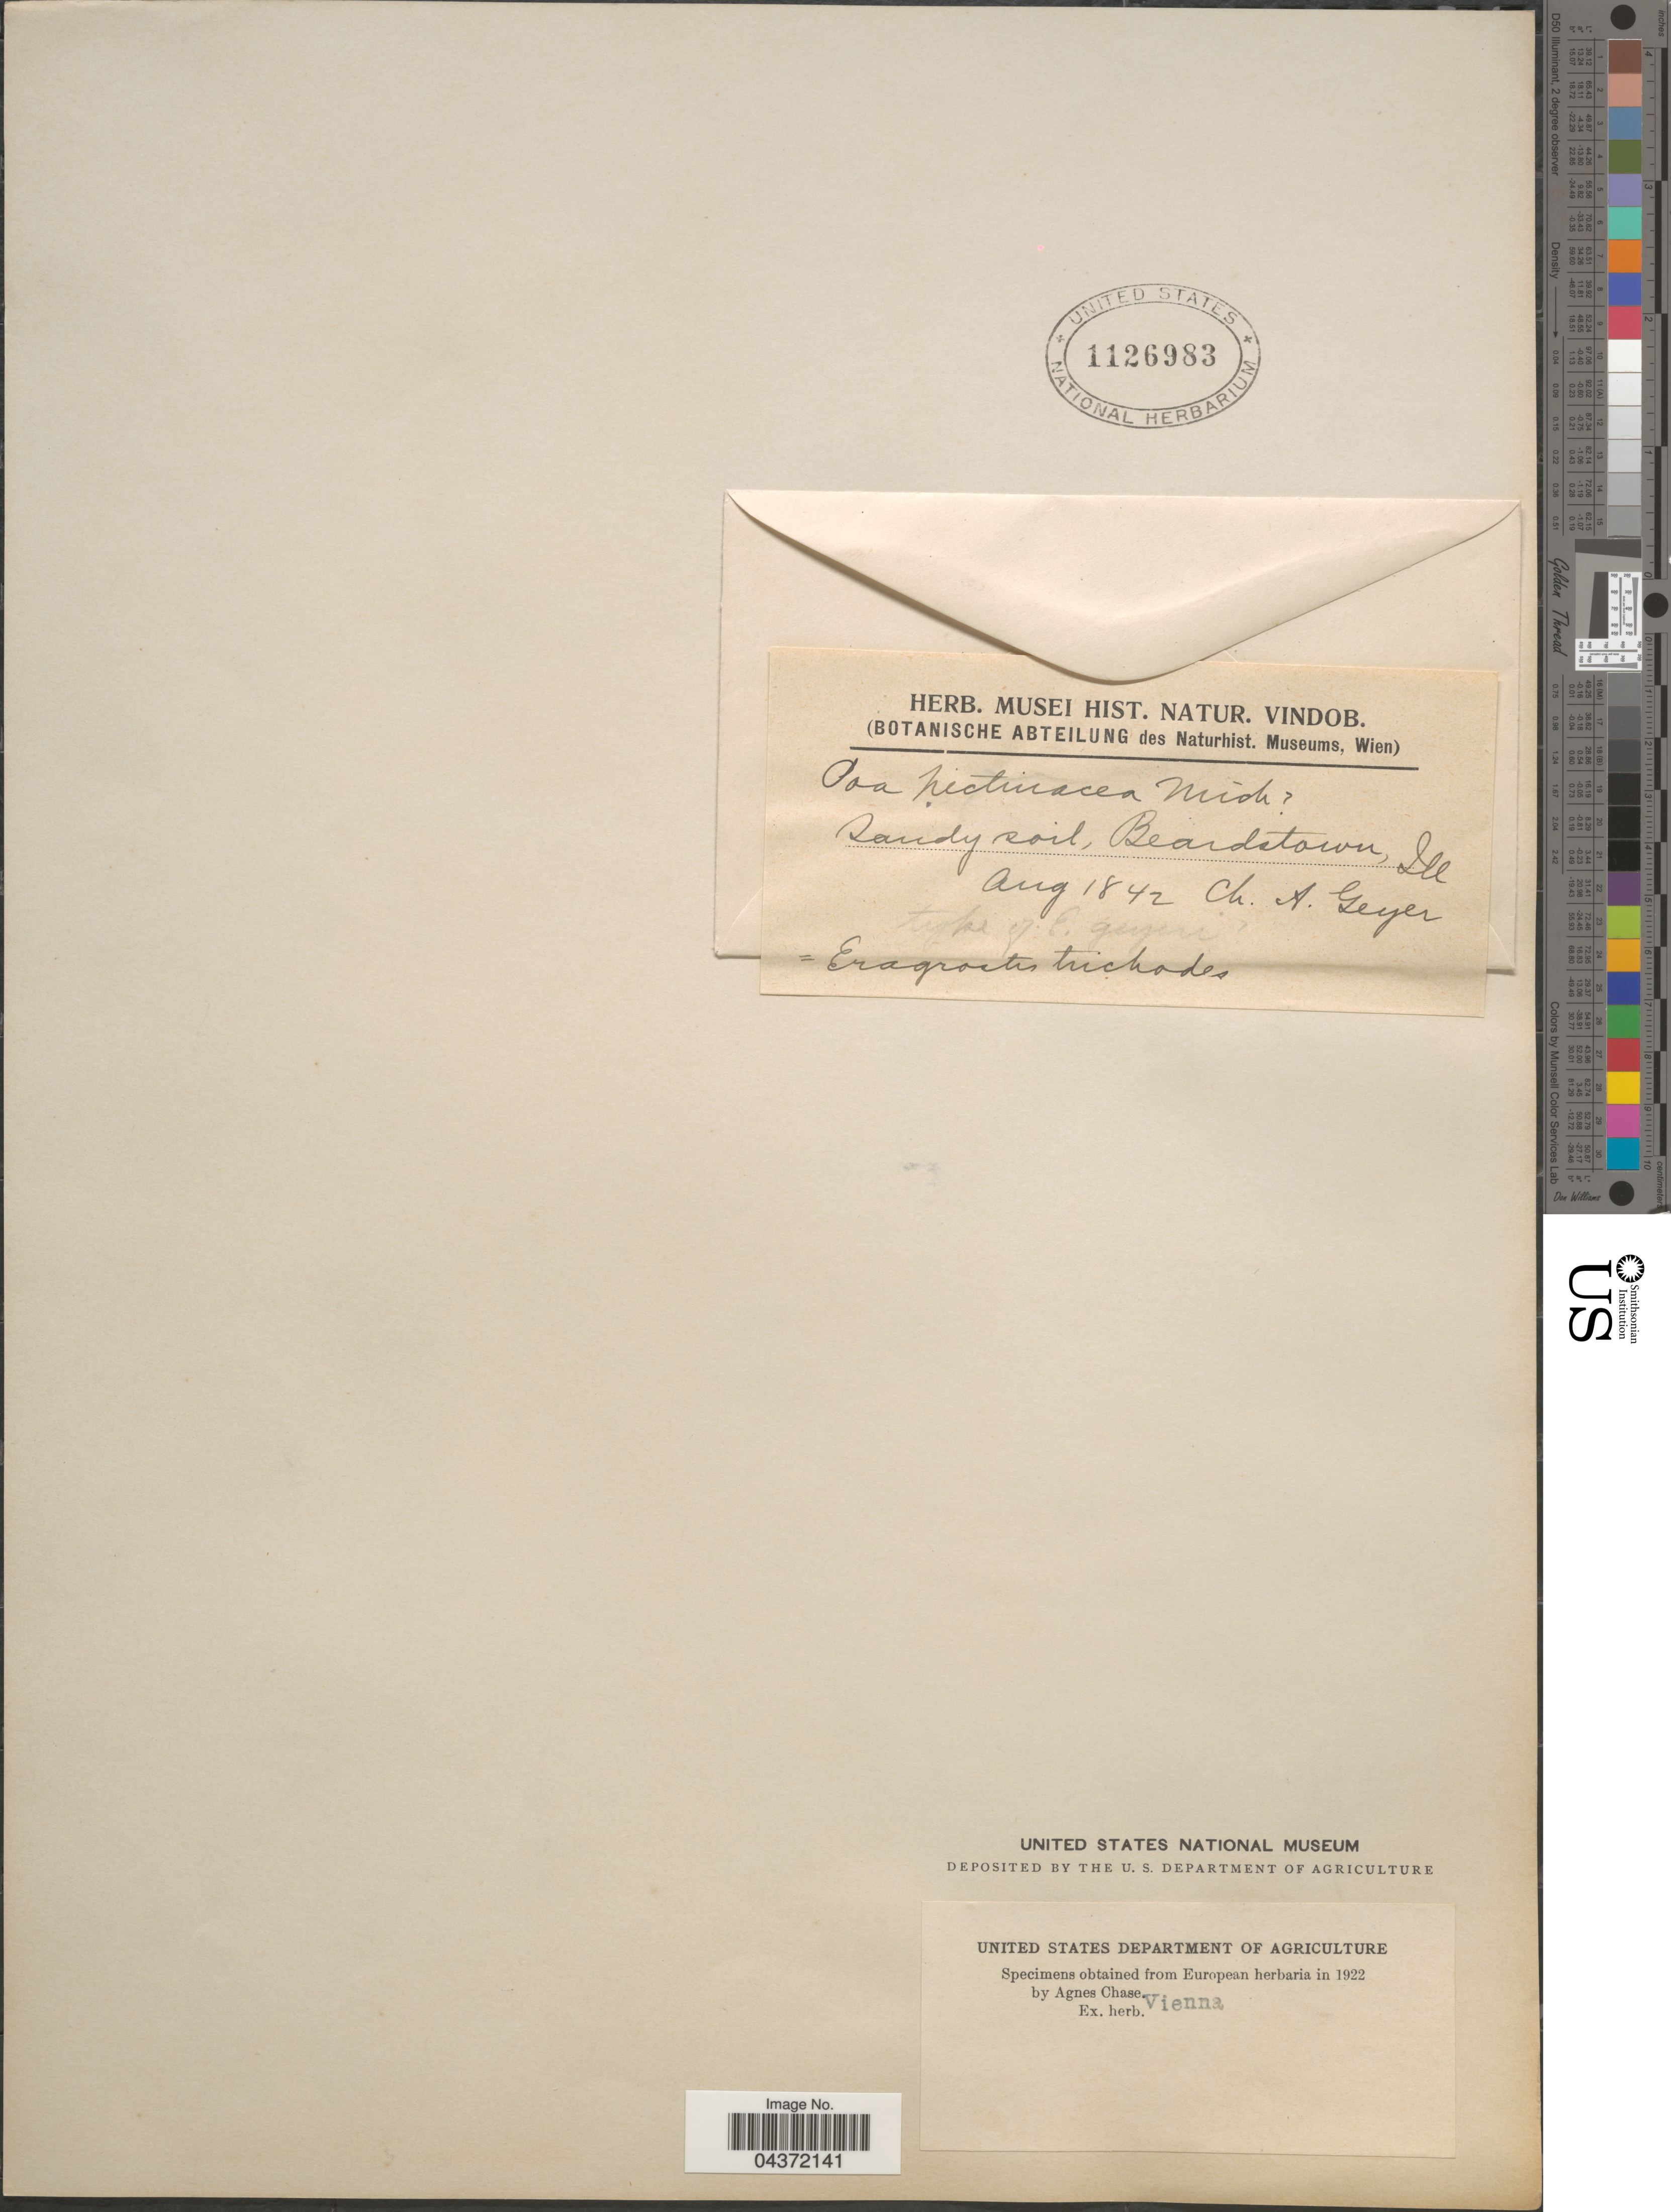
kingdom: Plantae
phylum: Tracheophyta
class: Liliopsida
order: Poales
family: Poaceae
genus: Eragrostis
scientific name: Eragrostis trichodes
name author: (Nutt.) Alph. Wood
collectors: C. A. Geyer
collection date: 1842-08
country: United States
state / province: Illinois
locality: Sandy soil, Beardstown.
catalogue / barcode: US 1126983